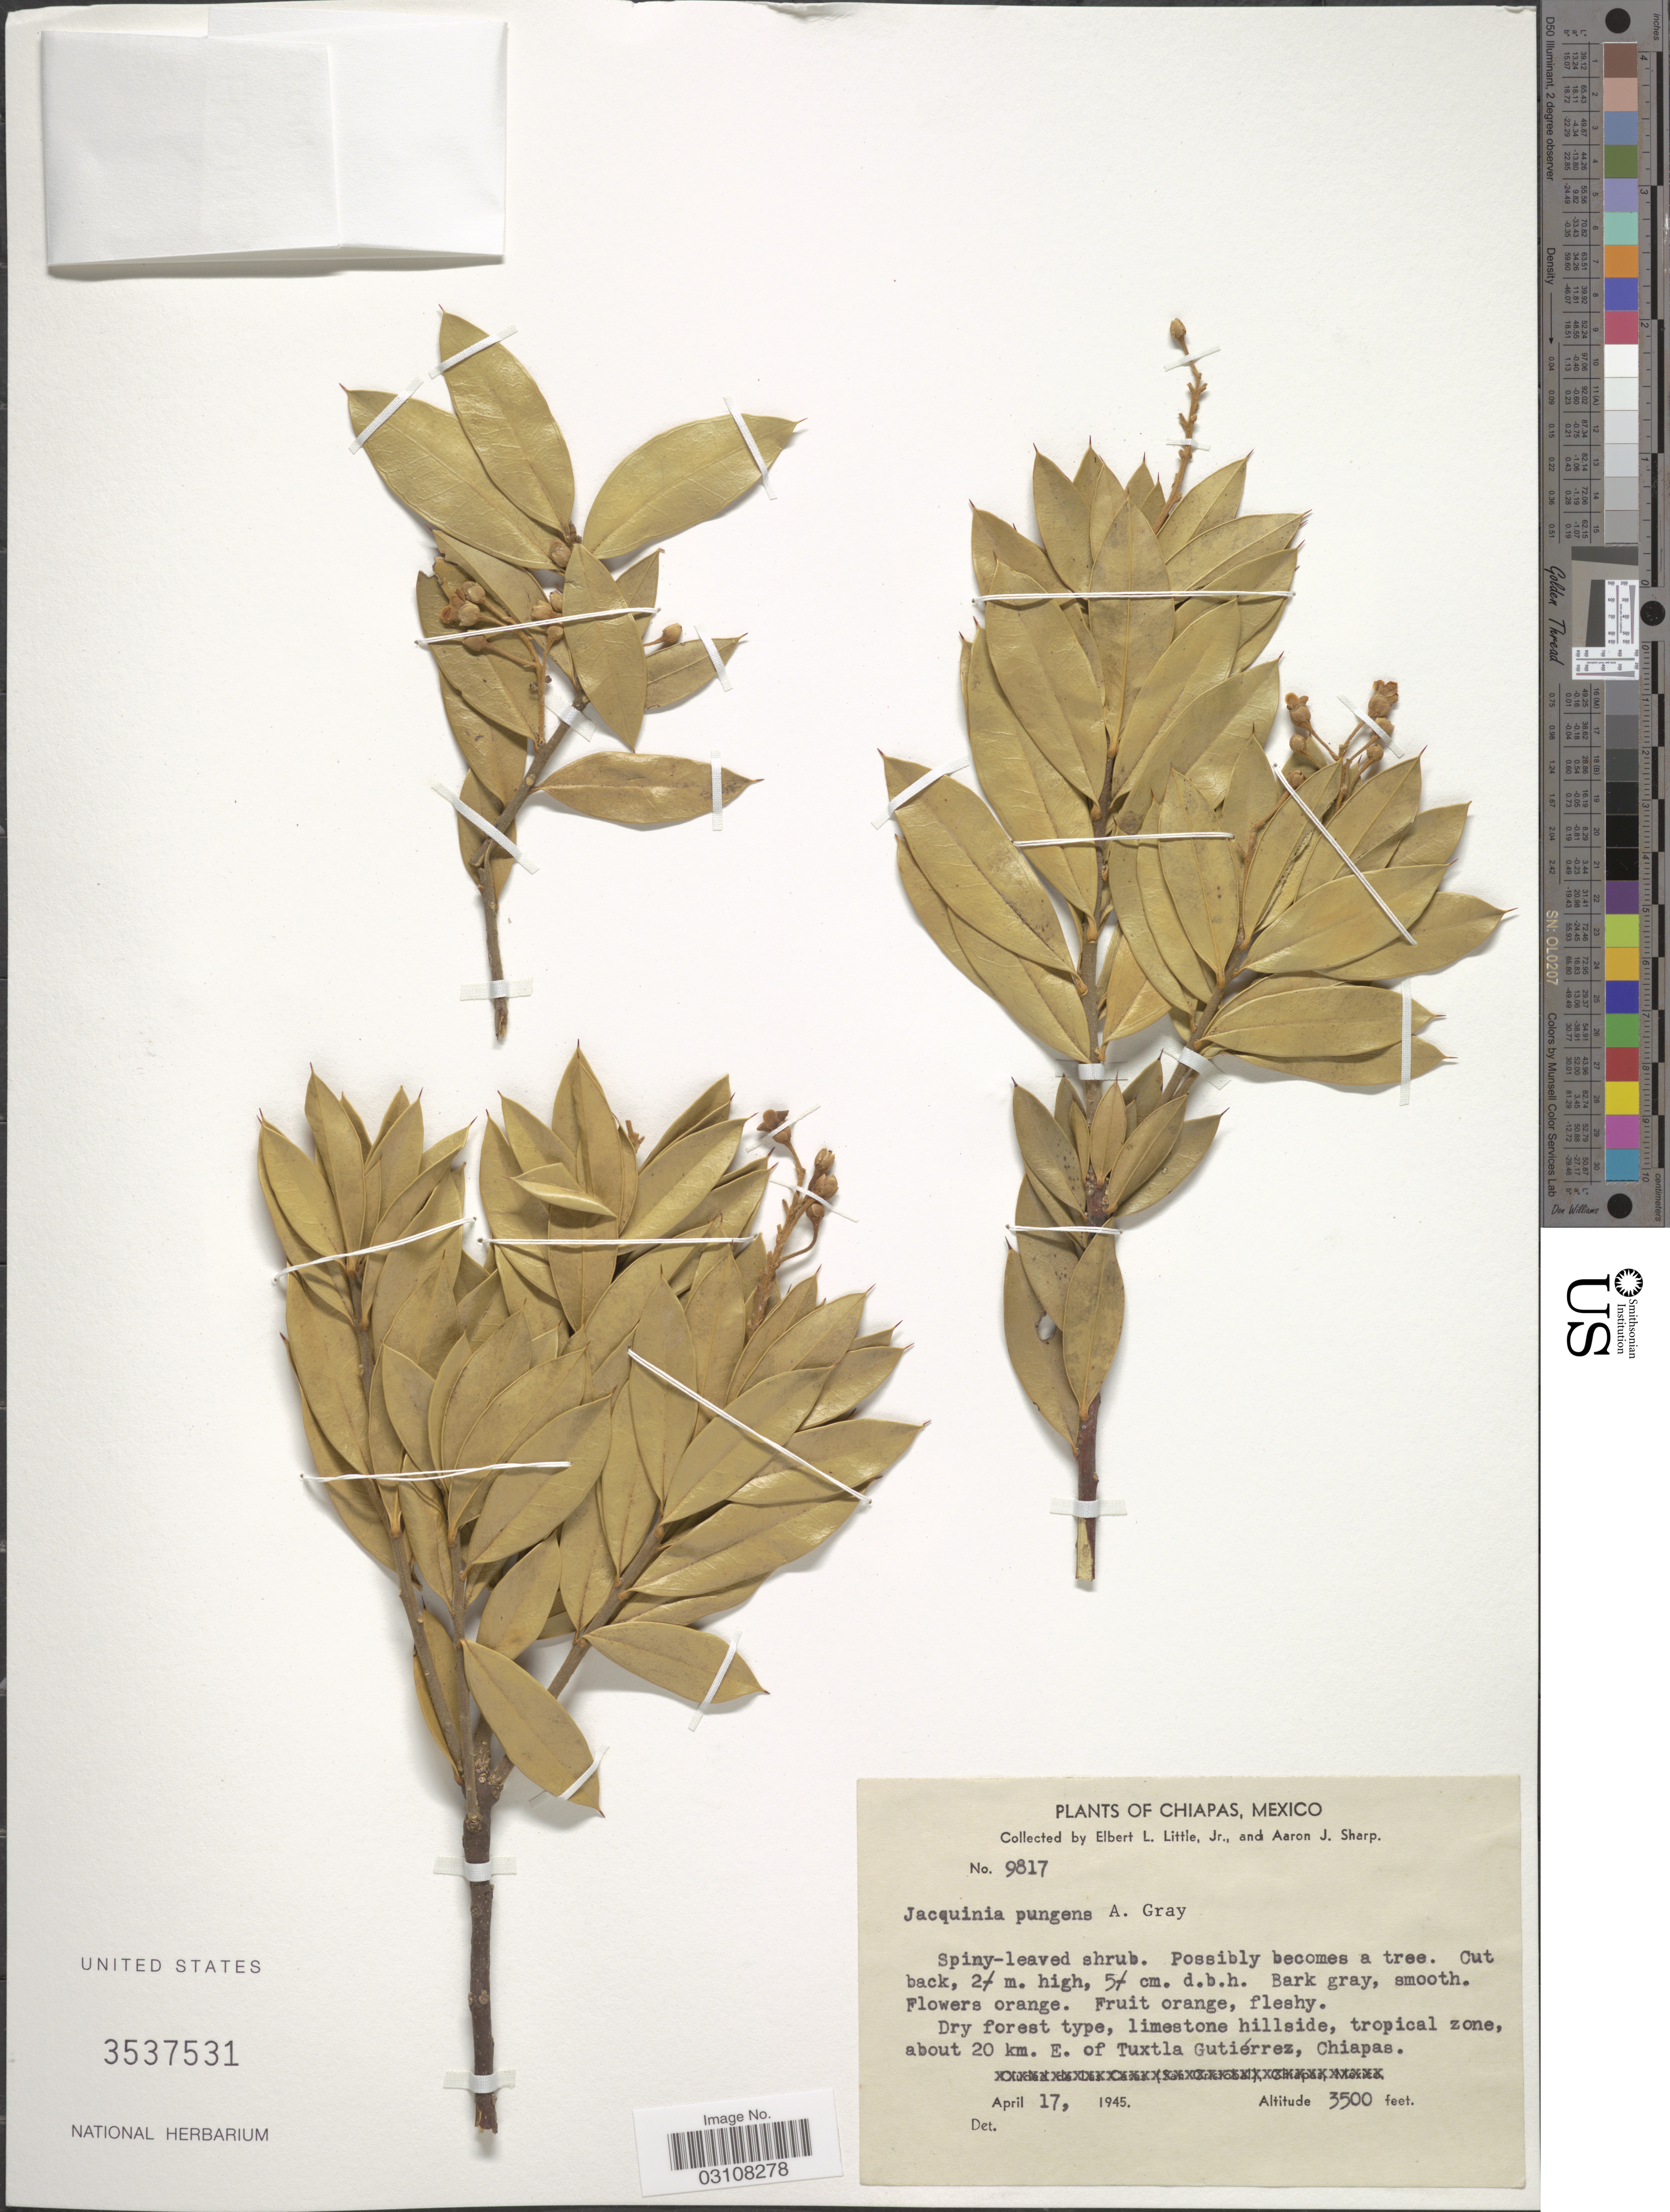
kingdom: Plantae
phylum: Tracheophyta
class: Magnoliopsida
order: Ericales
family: Primulaceae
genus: Jacquinia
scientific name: Jacquinia macrocarpa subsp. pungens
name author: Cav.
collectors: E. L. Little & Mrs A. J. Sharp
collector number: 9817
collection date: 1945-04-17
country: Mexico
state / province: Chiapas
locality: About 20 km. E. of Tuxtla Gutiérrez.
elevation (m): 1067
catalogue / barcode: US 3537531